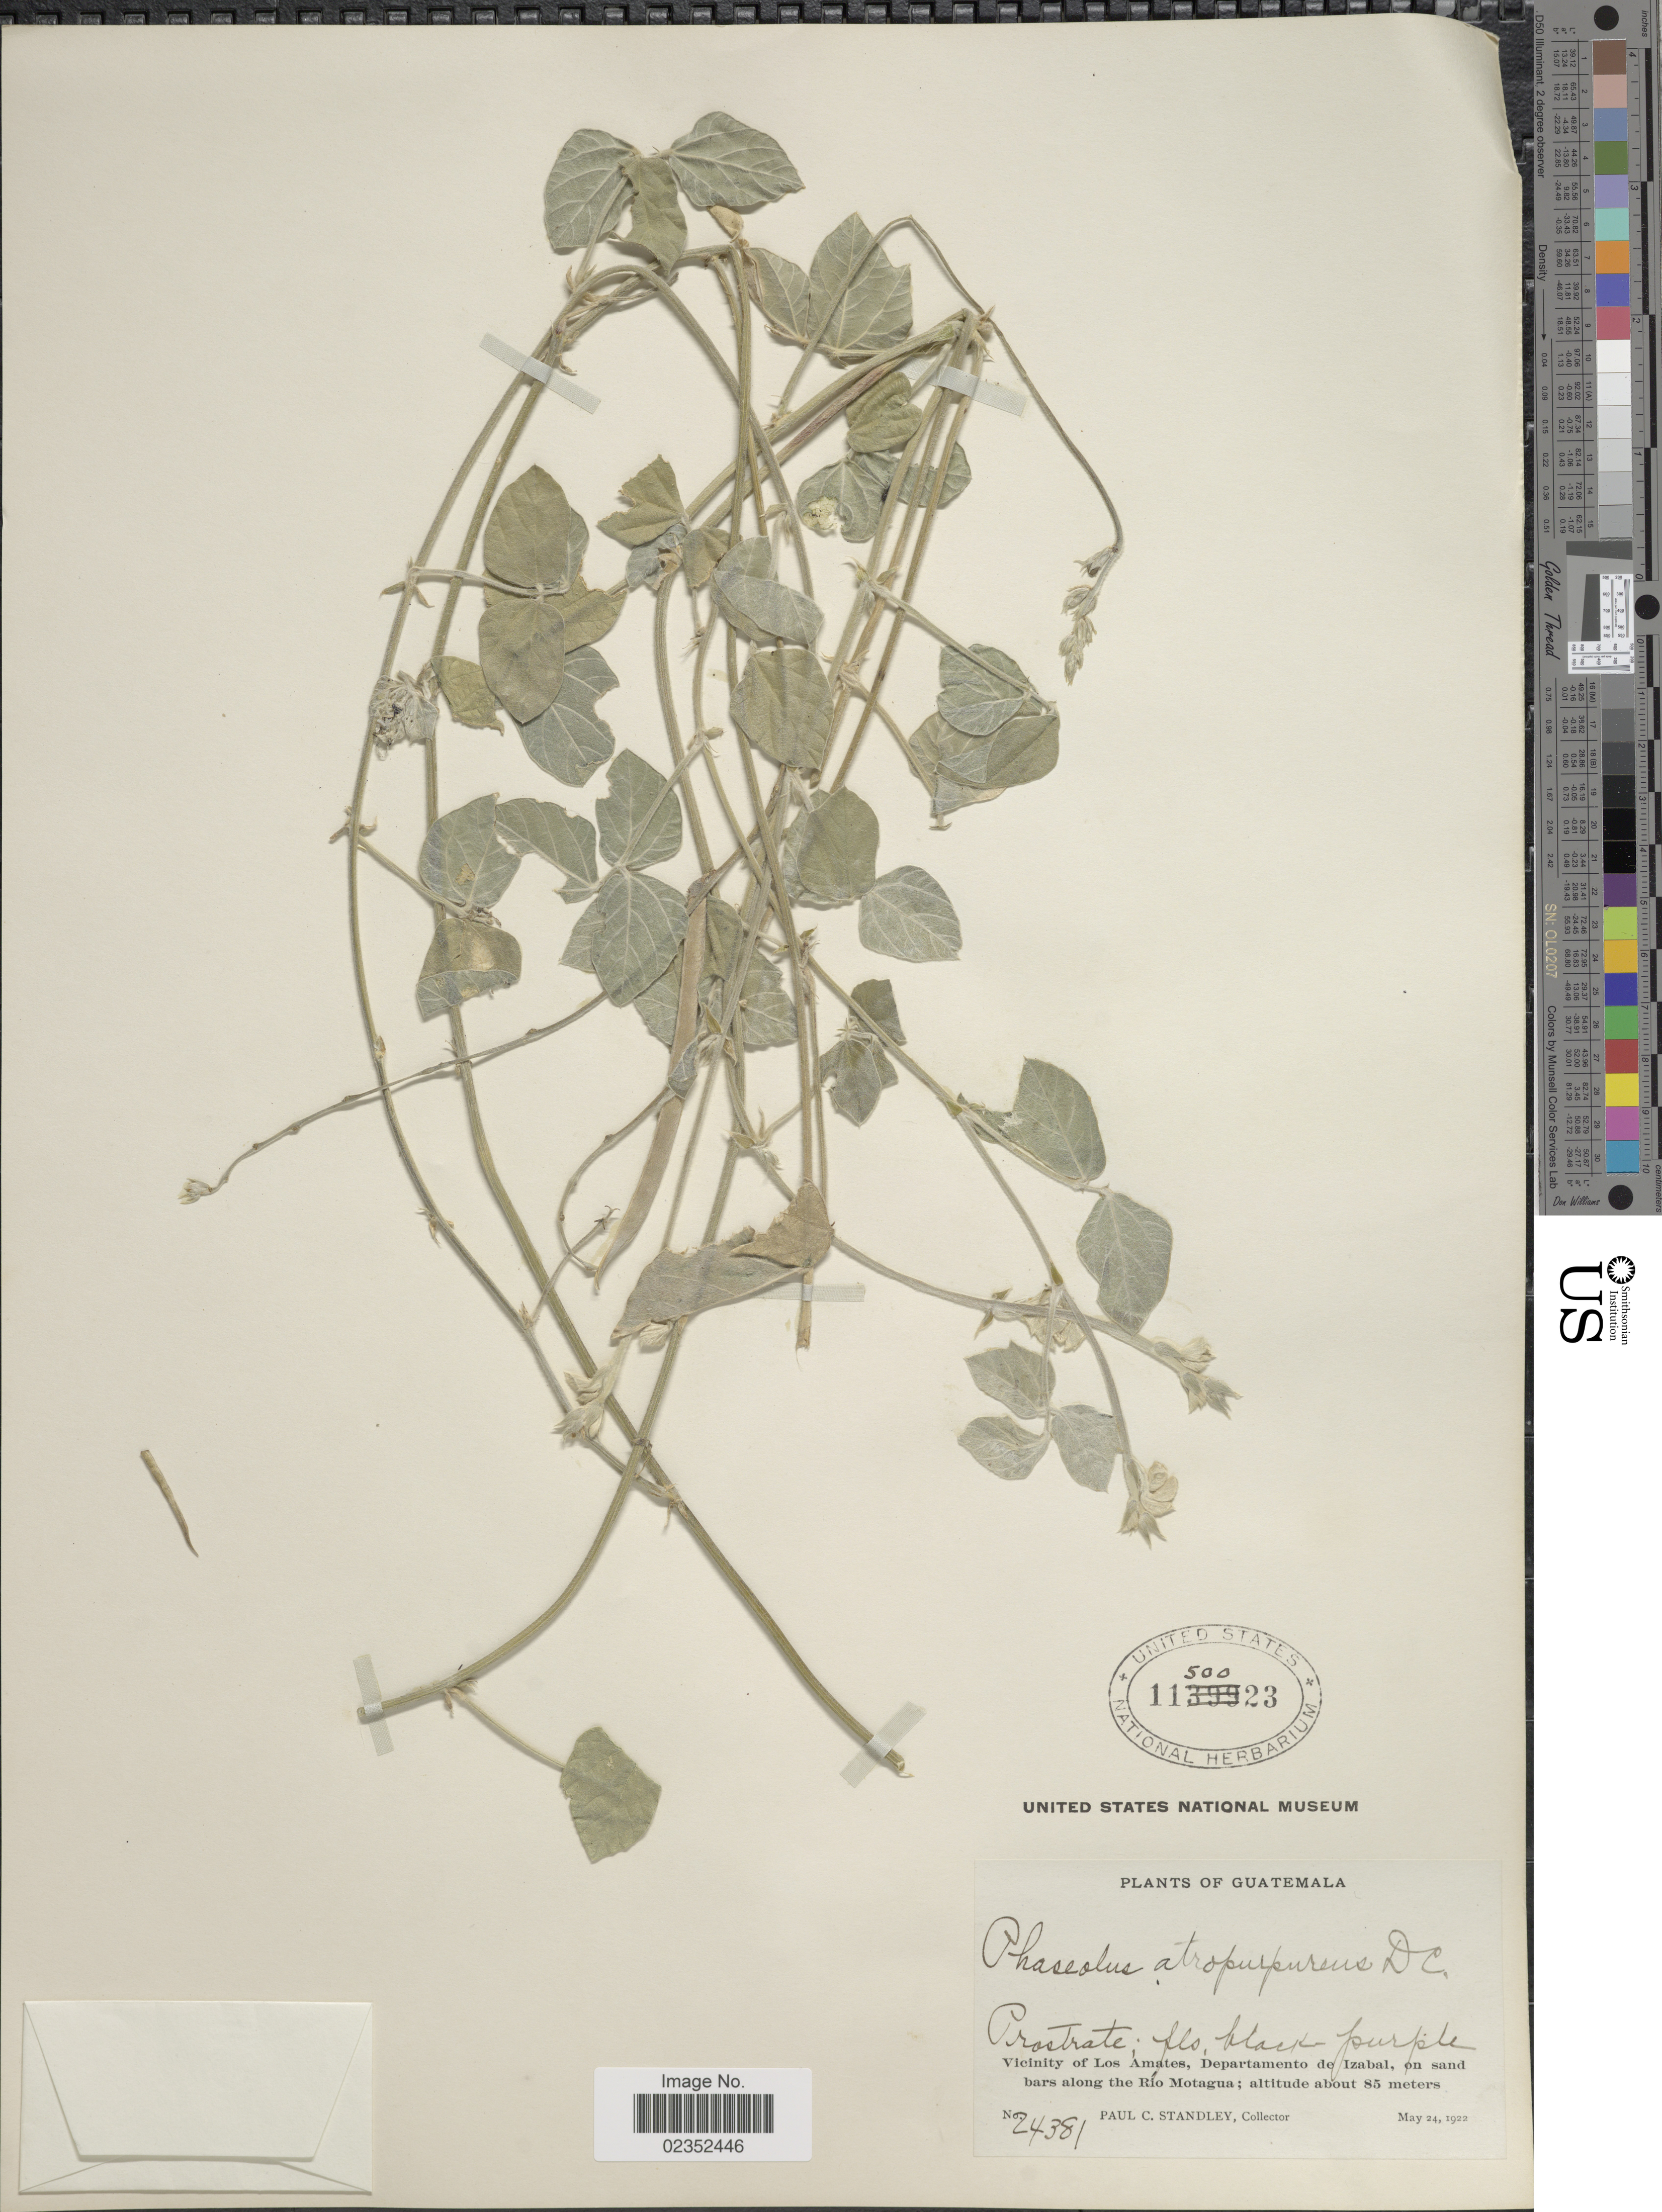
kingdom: Plantae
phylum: Tracheophyta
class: Magnoliopsida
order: Fabales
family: Fabaceae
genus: Macroptilium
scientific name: Macroptilium atropurpureum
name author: (DC.) Urb.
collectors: P. C. Standley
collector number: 24381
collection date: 1922-05-24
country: Guatemala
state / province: Izabal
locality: Vicinity of Los Amates, on sand bars along the Rio Motagua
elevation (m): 85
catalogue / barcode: US 1150023